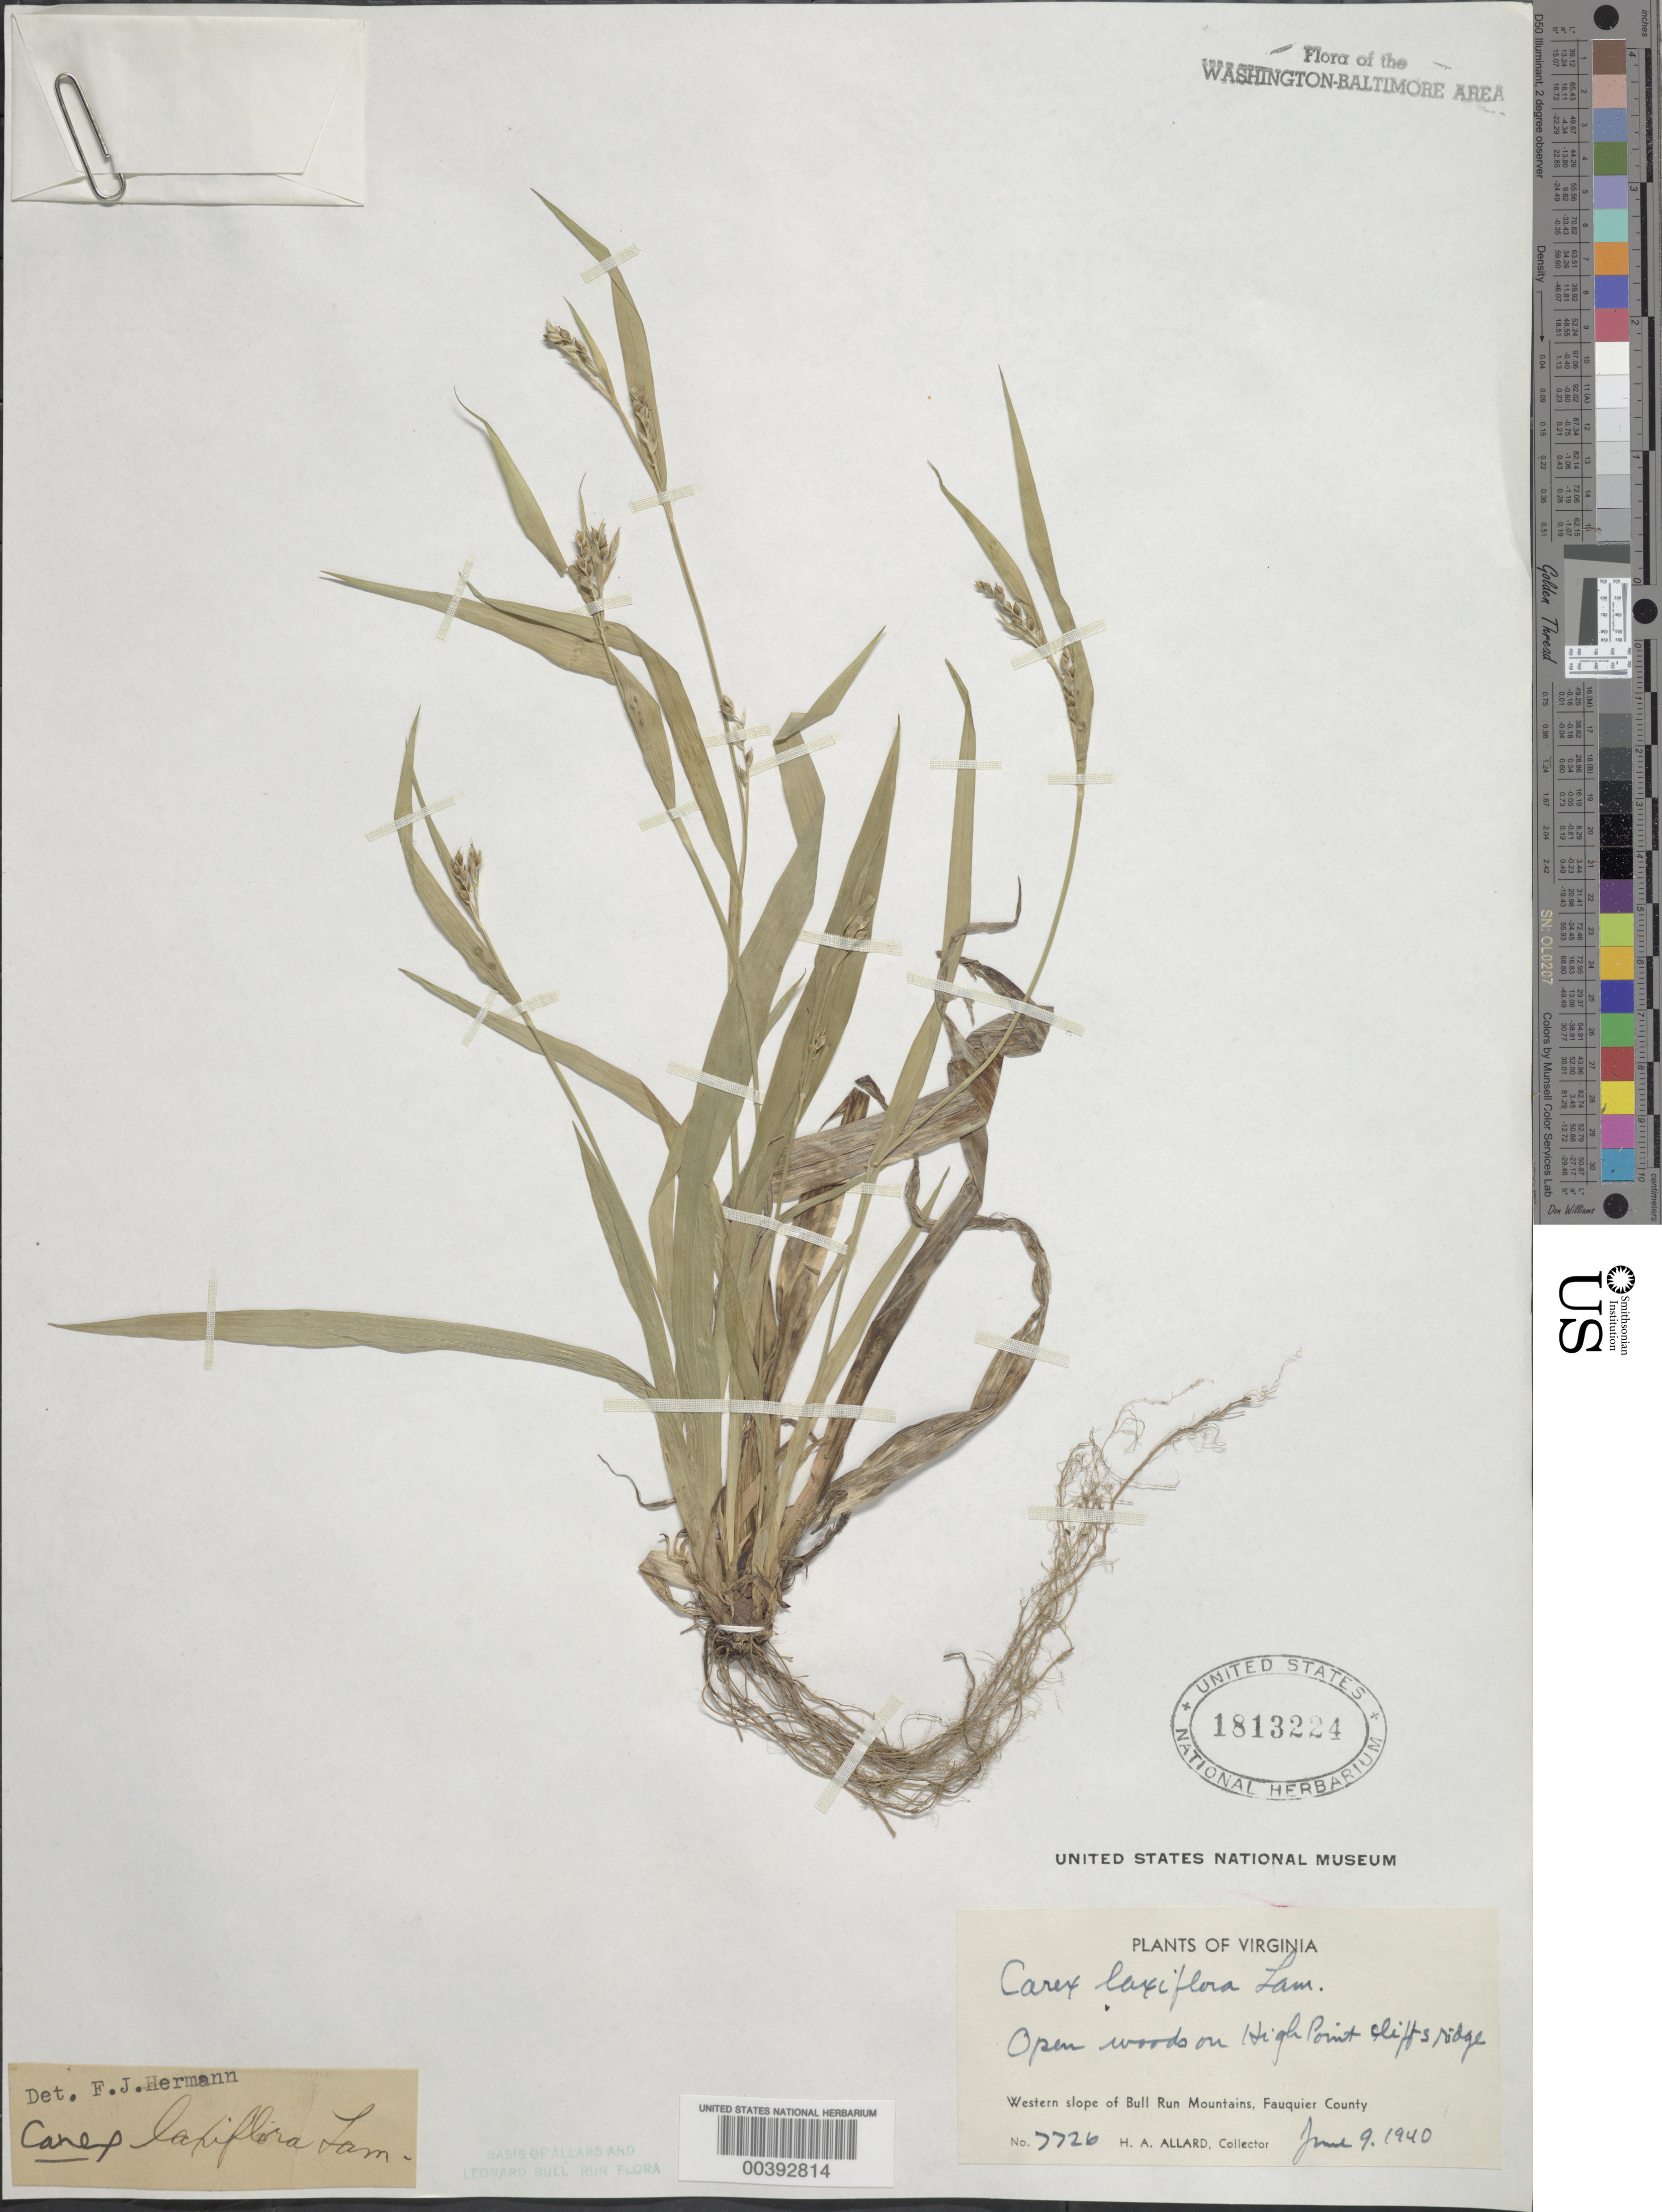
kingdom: Plantae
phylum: Tracheophyta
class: Liliopsida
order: Poales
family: Cyperaceae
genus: Carex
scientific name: Carex laxiflora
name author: Lam.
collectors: H. A. Allard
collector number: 7726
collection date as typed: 09 Jun 1940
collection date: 1940-06-09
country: United States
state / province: Virginia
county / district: Fauquier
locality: High Point cliffs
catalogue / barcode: US 1813224